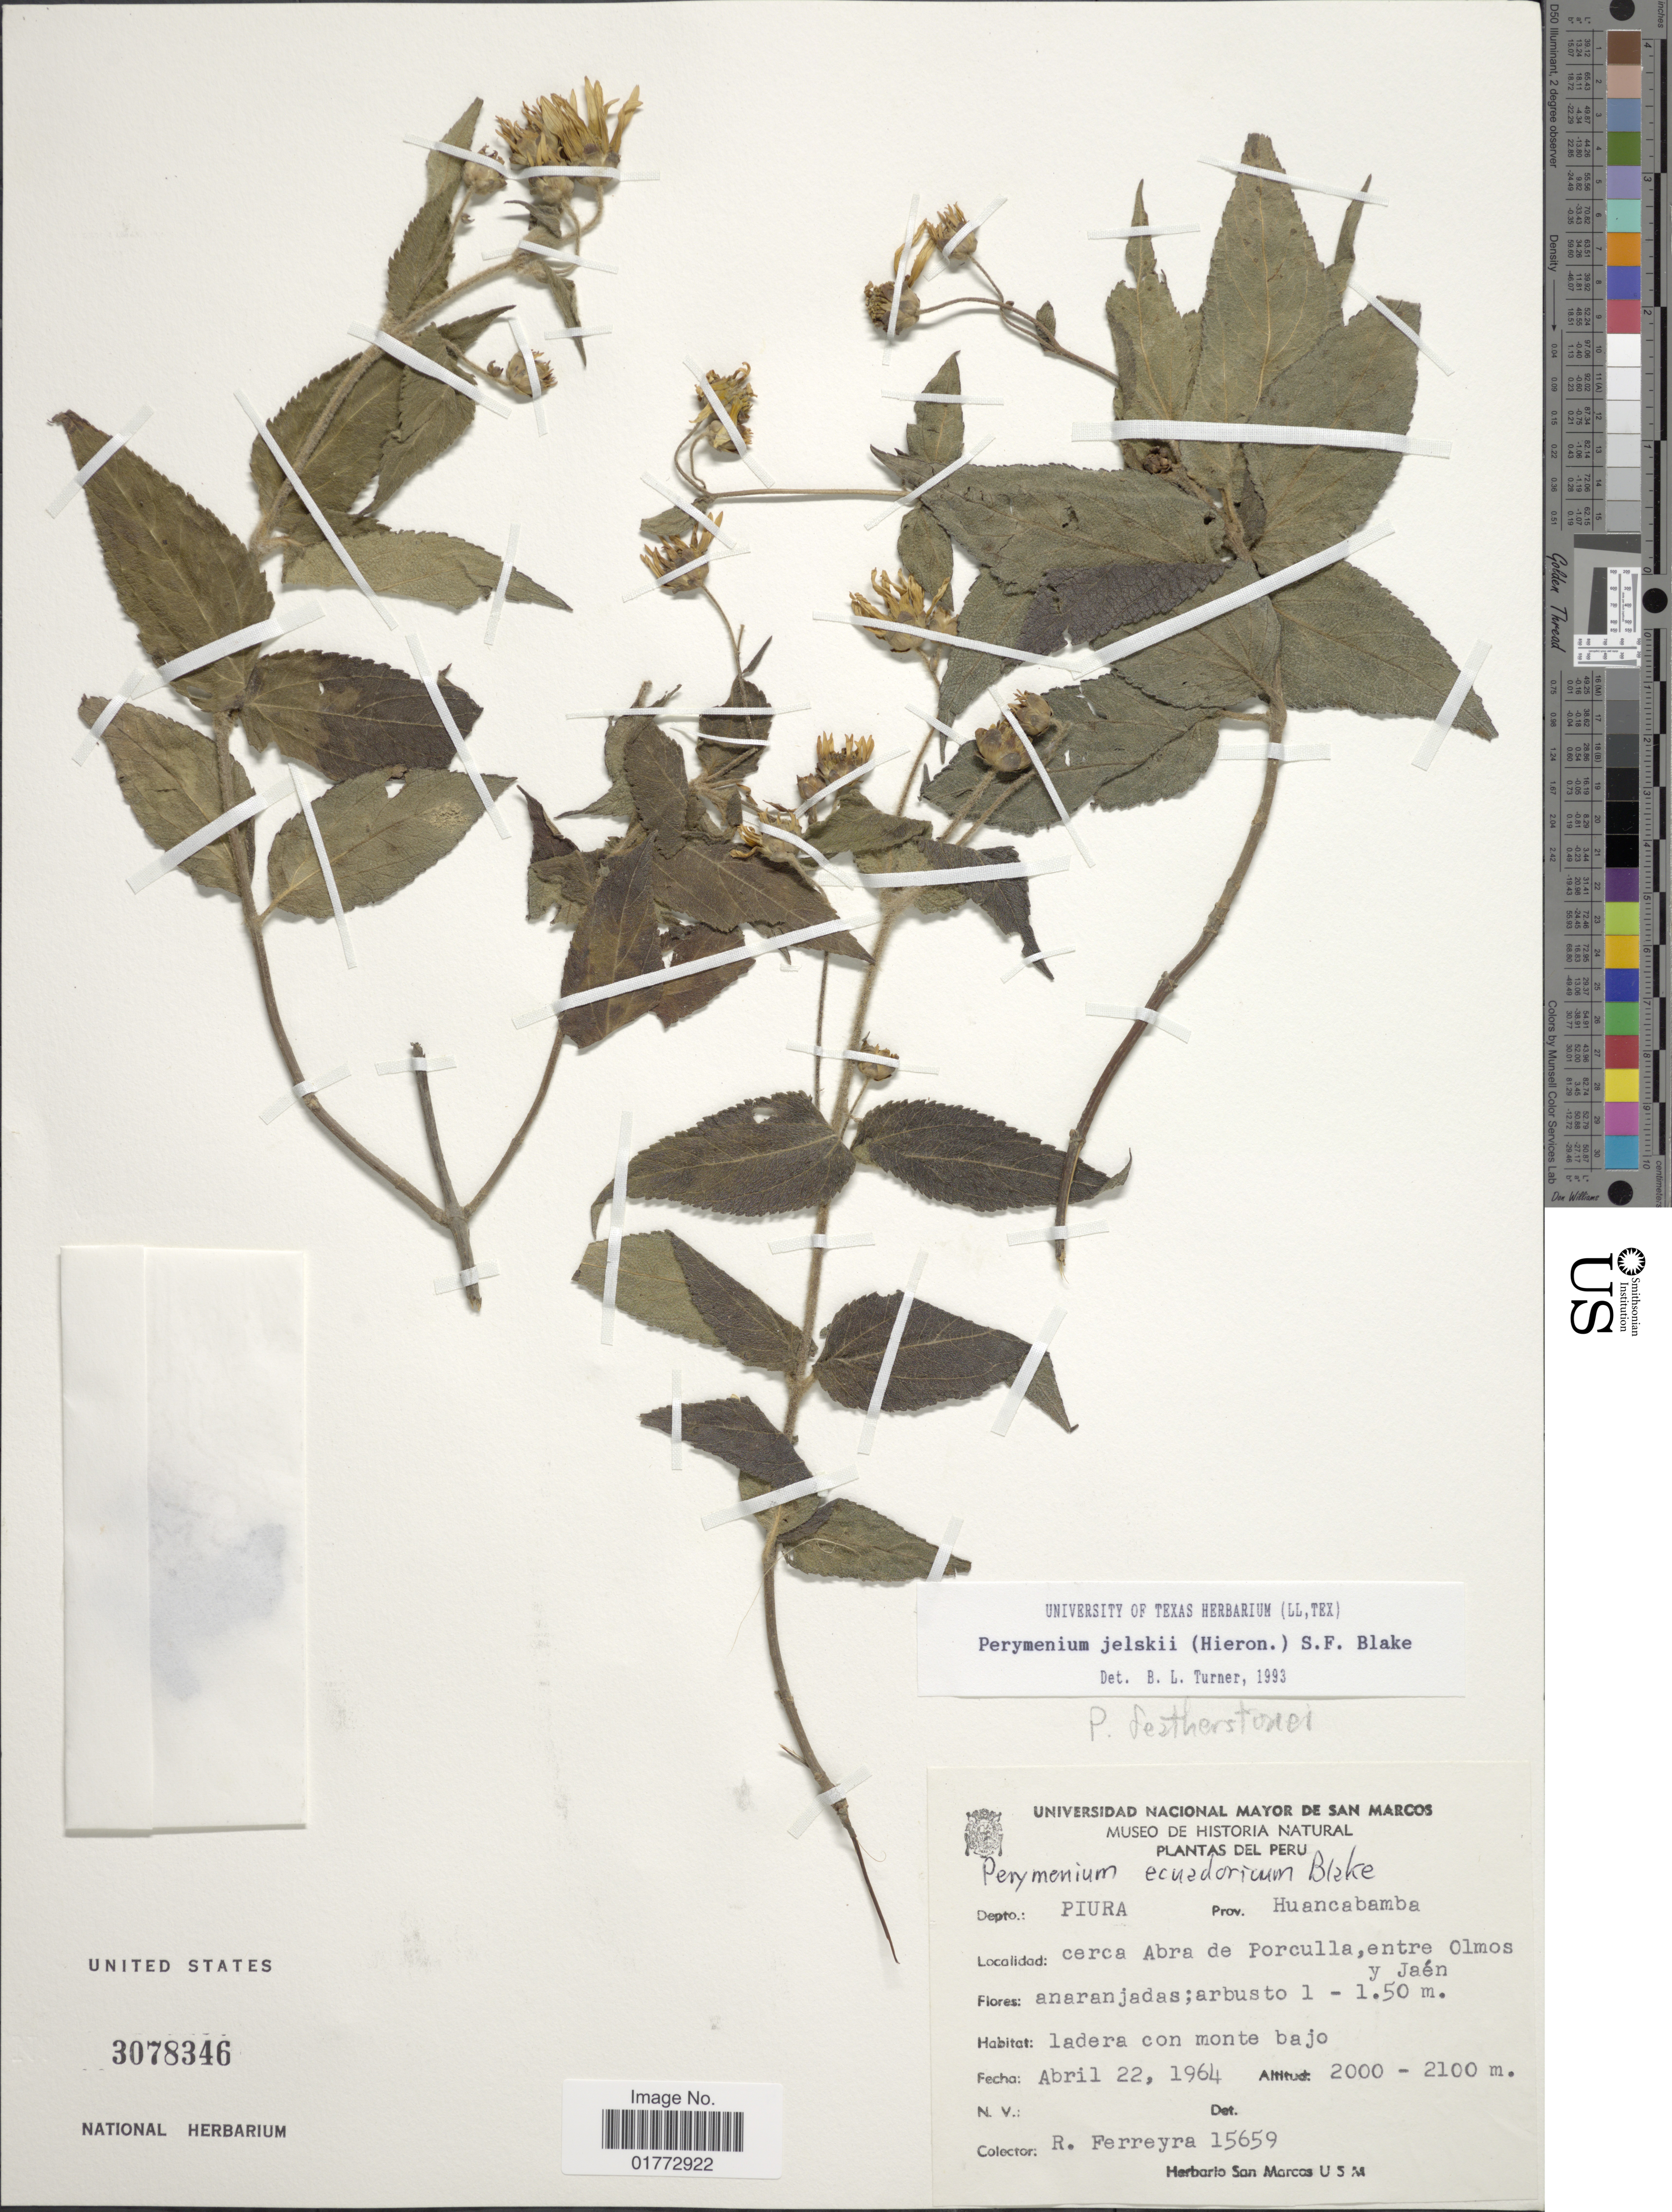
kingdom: Plantae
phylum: Tracheophyta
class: Magnoliopsida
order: Asterales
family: Asteraceae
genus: Perymenium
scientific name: Perymenium jelskii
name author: (Hieron.) S.F. Blake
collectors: R. A. Ferreyra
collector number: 15659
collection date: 1964-04-22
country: Peru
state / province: Piura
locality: Prov. Huancabamba, Cerca Abra de Porculla, entre Olmos y Jaen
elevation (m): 2000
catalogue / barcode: US 3078346